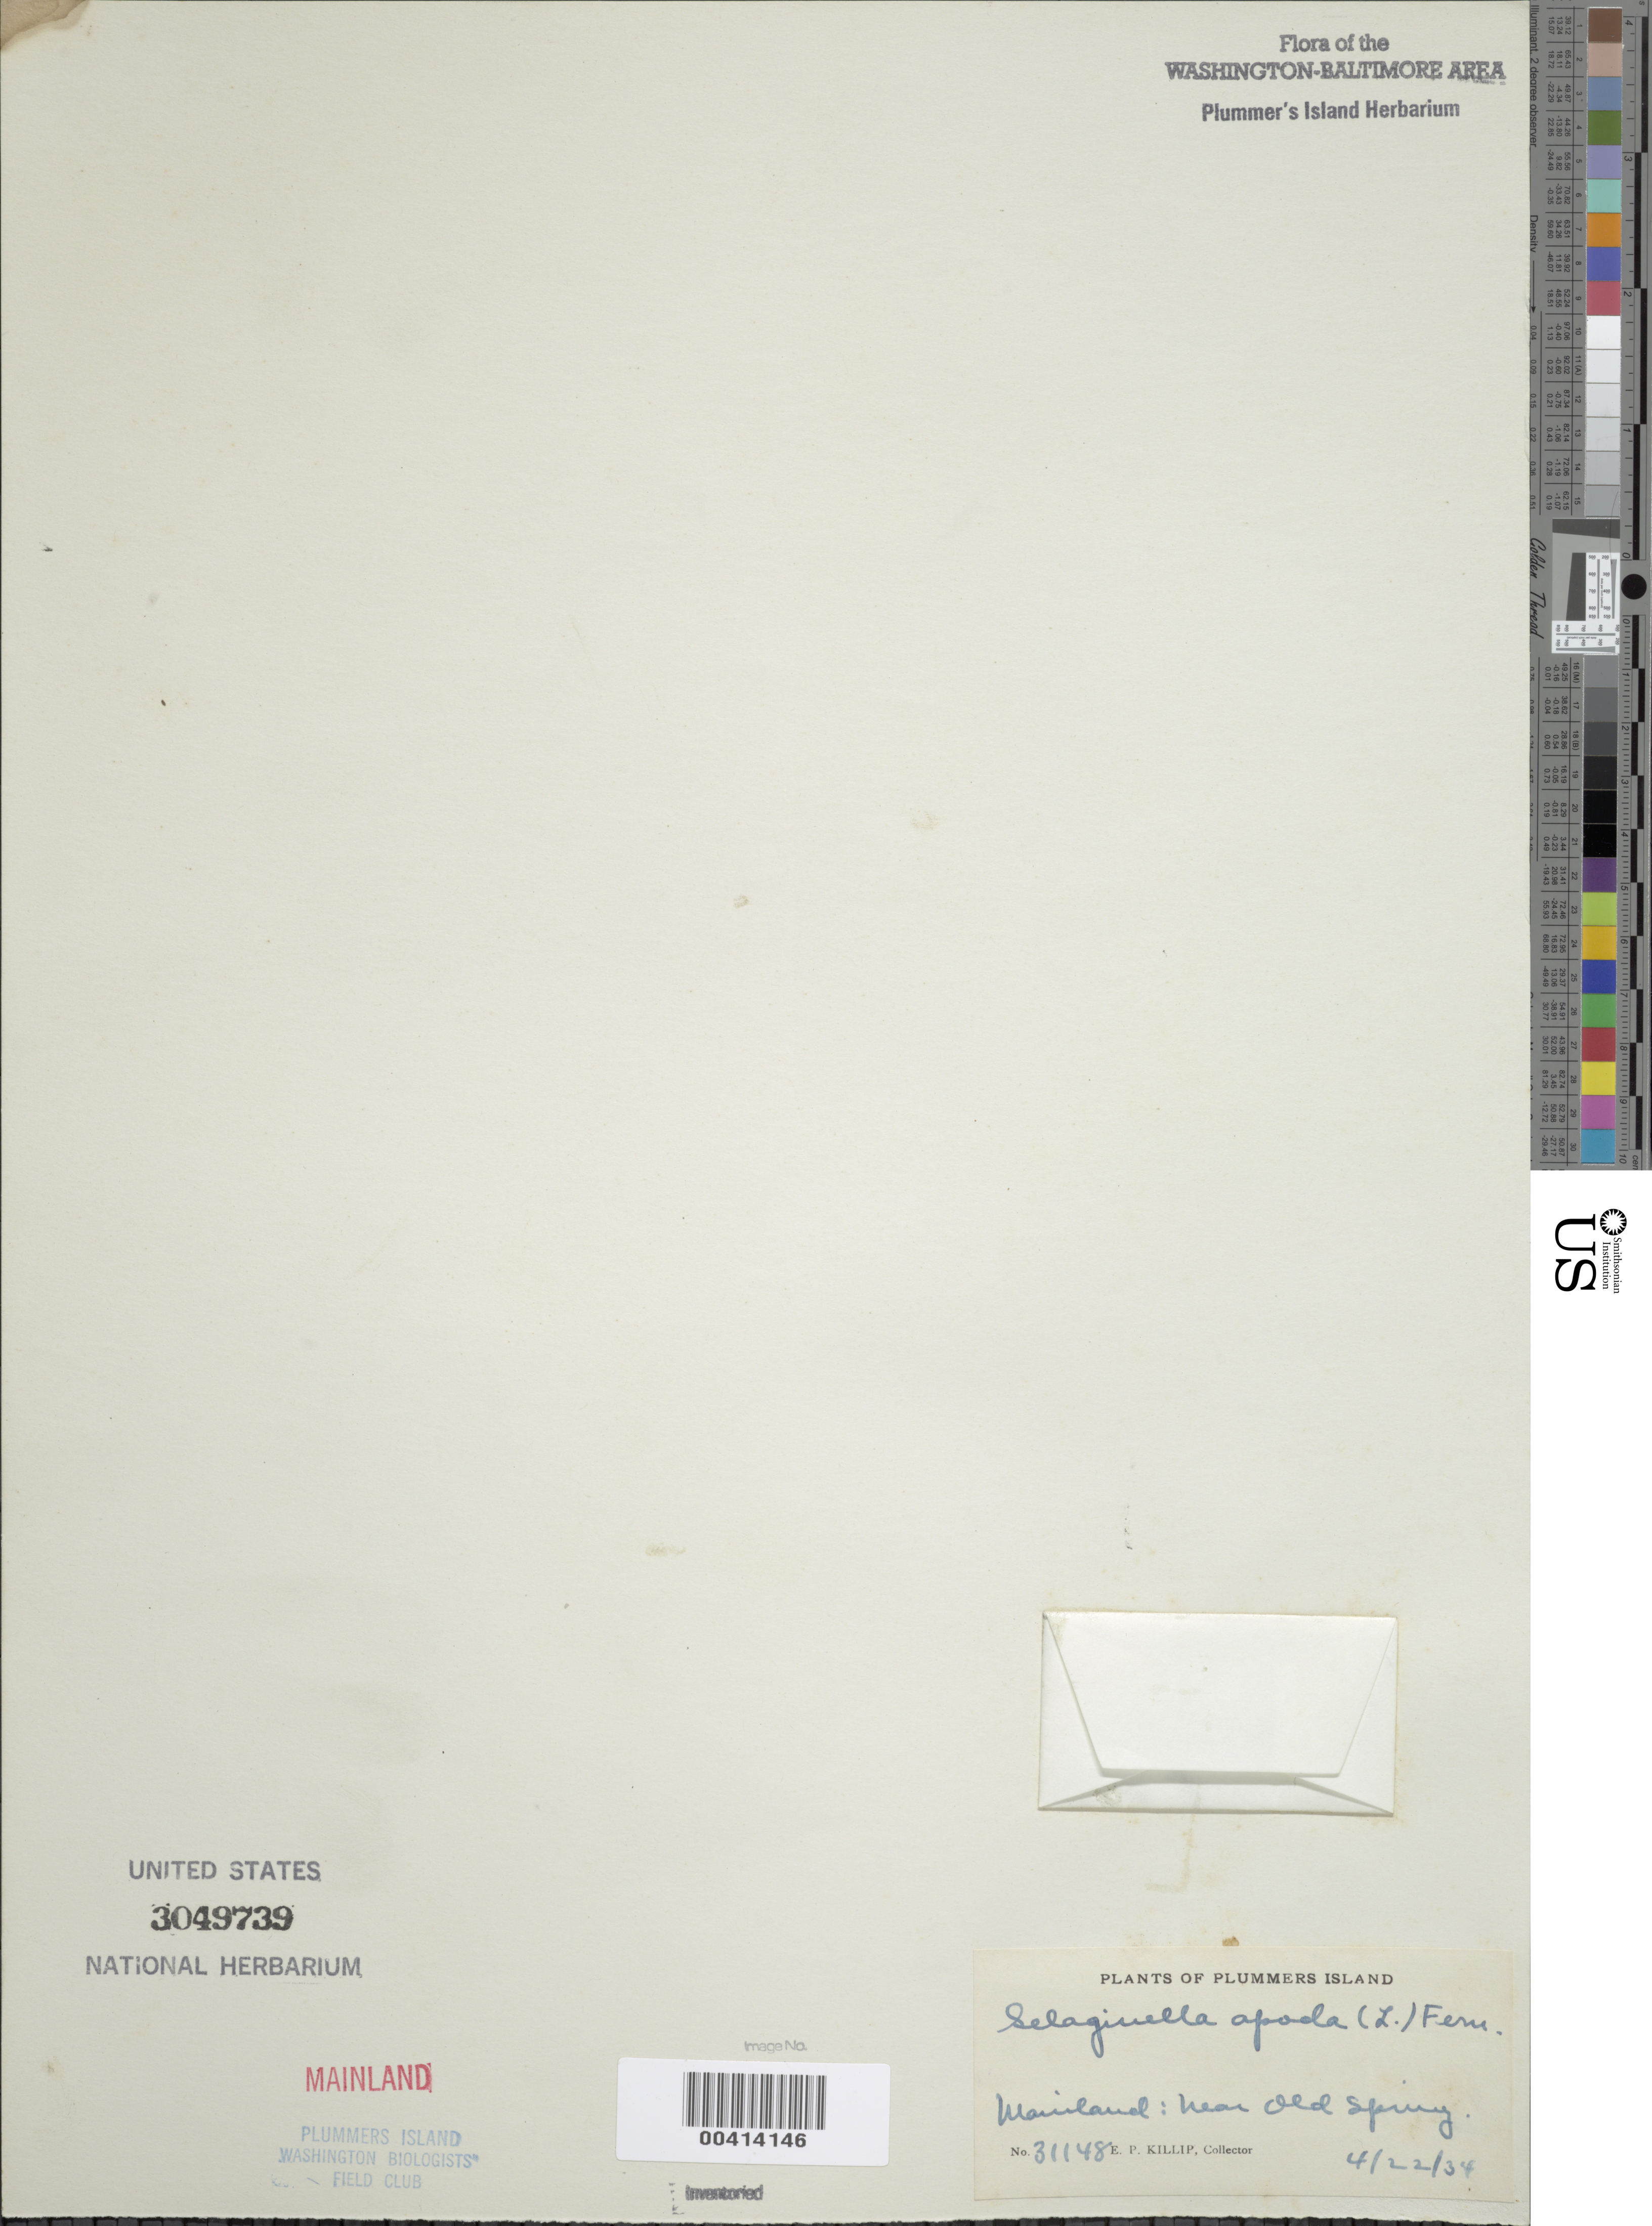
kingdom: Plantae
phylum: Tracheophyta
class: Lycopodiopsida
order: Selaginellales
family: Selaginellaceae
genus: Selaginella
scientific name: Selaginella apus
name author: Spring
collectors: E. P. Killip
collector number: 31148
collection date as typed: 22 Apr 1934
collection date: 1934-04-22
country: United States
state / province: Maryland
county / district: Montgomery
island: Plummers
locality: Plummer's Island; near Old Spring, mainland C. & O. Canal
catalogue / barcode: US 3049739